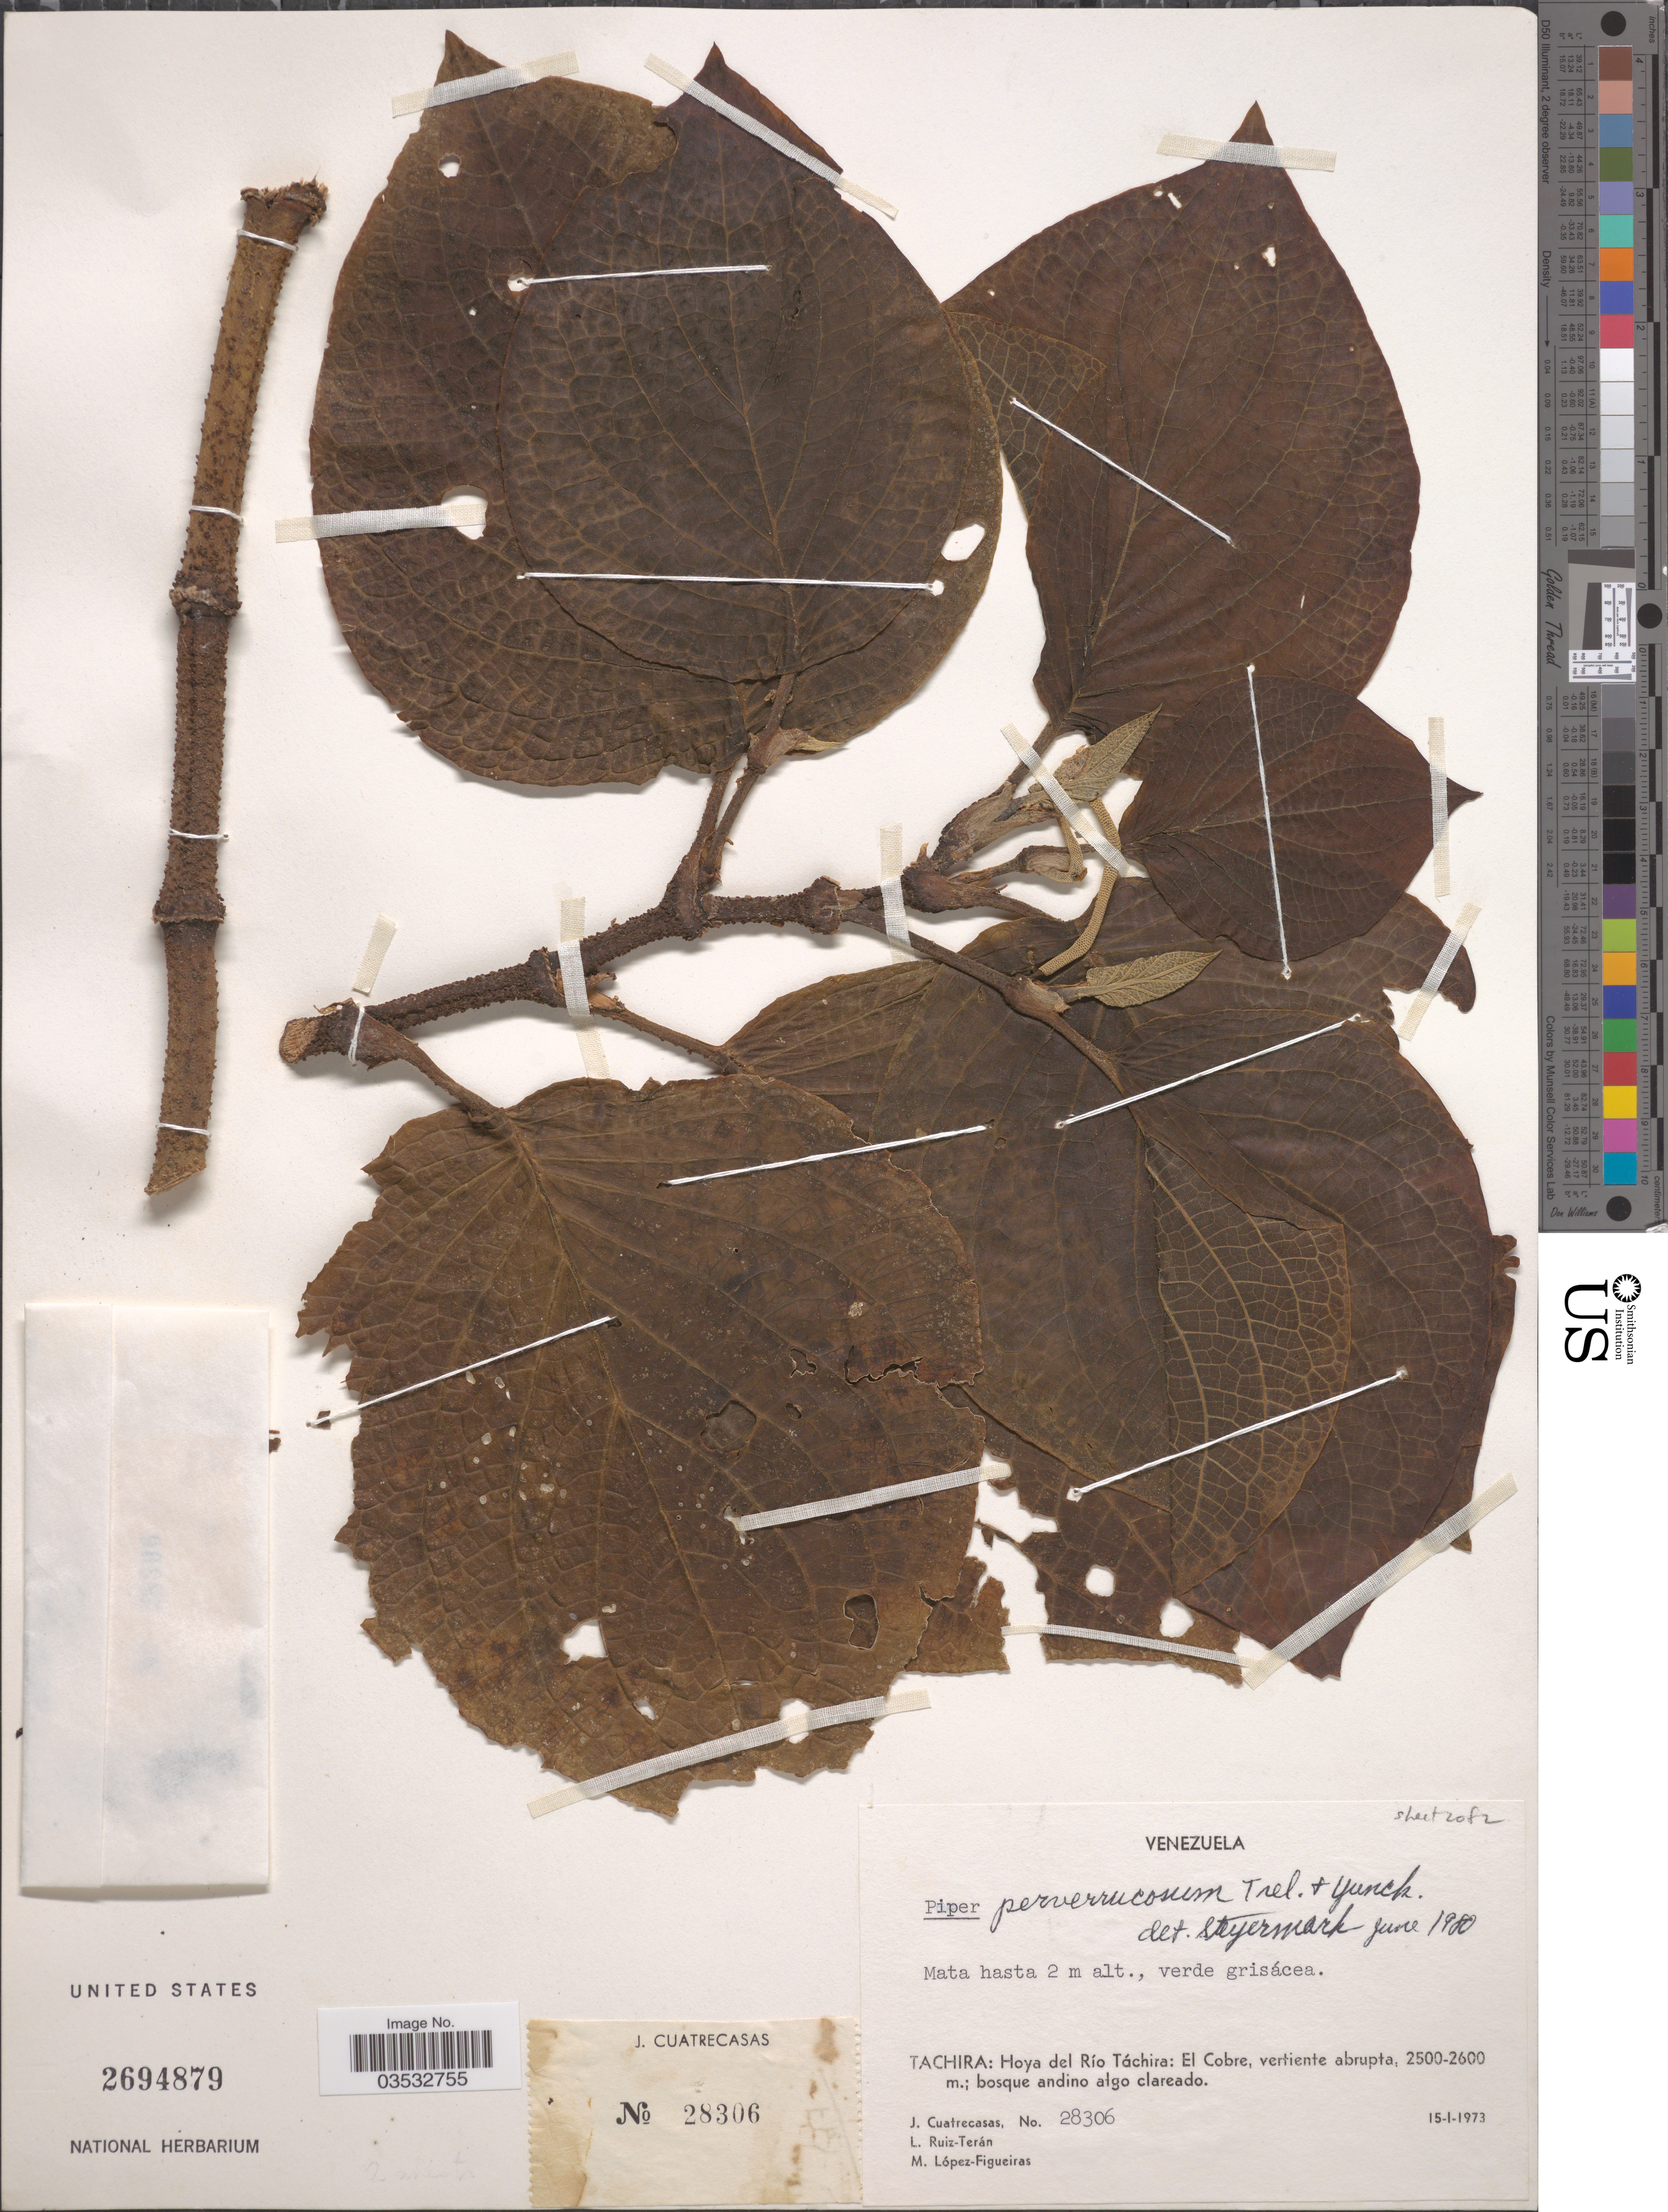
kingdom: Plantae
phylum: Tracheophyta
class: Magnoliopsida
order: Piperales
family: Piperaceae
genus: Piper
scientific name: Piper perverrucosum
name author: Trel. & Yunck.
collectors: J. Cuatrecasas, L. E. Ruíz-Terán & M. López Figueiras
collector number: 28306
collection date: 1973-01-15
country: Venezuela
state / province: Tachira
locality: Hoya del Río Táchira: El Cobre, vertiente abrupta.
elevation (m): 2500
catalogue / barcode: US 2694879